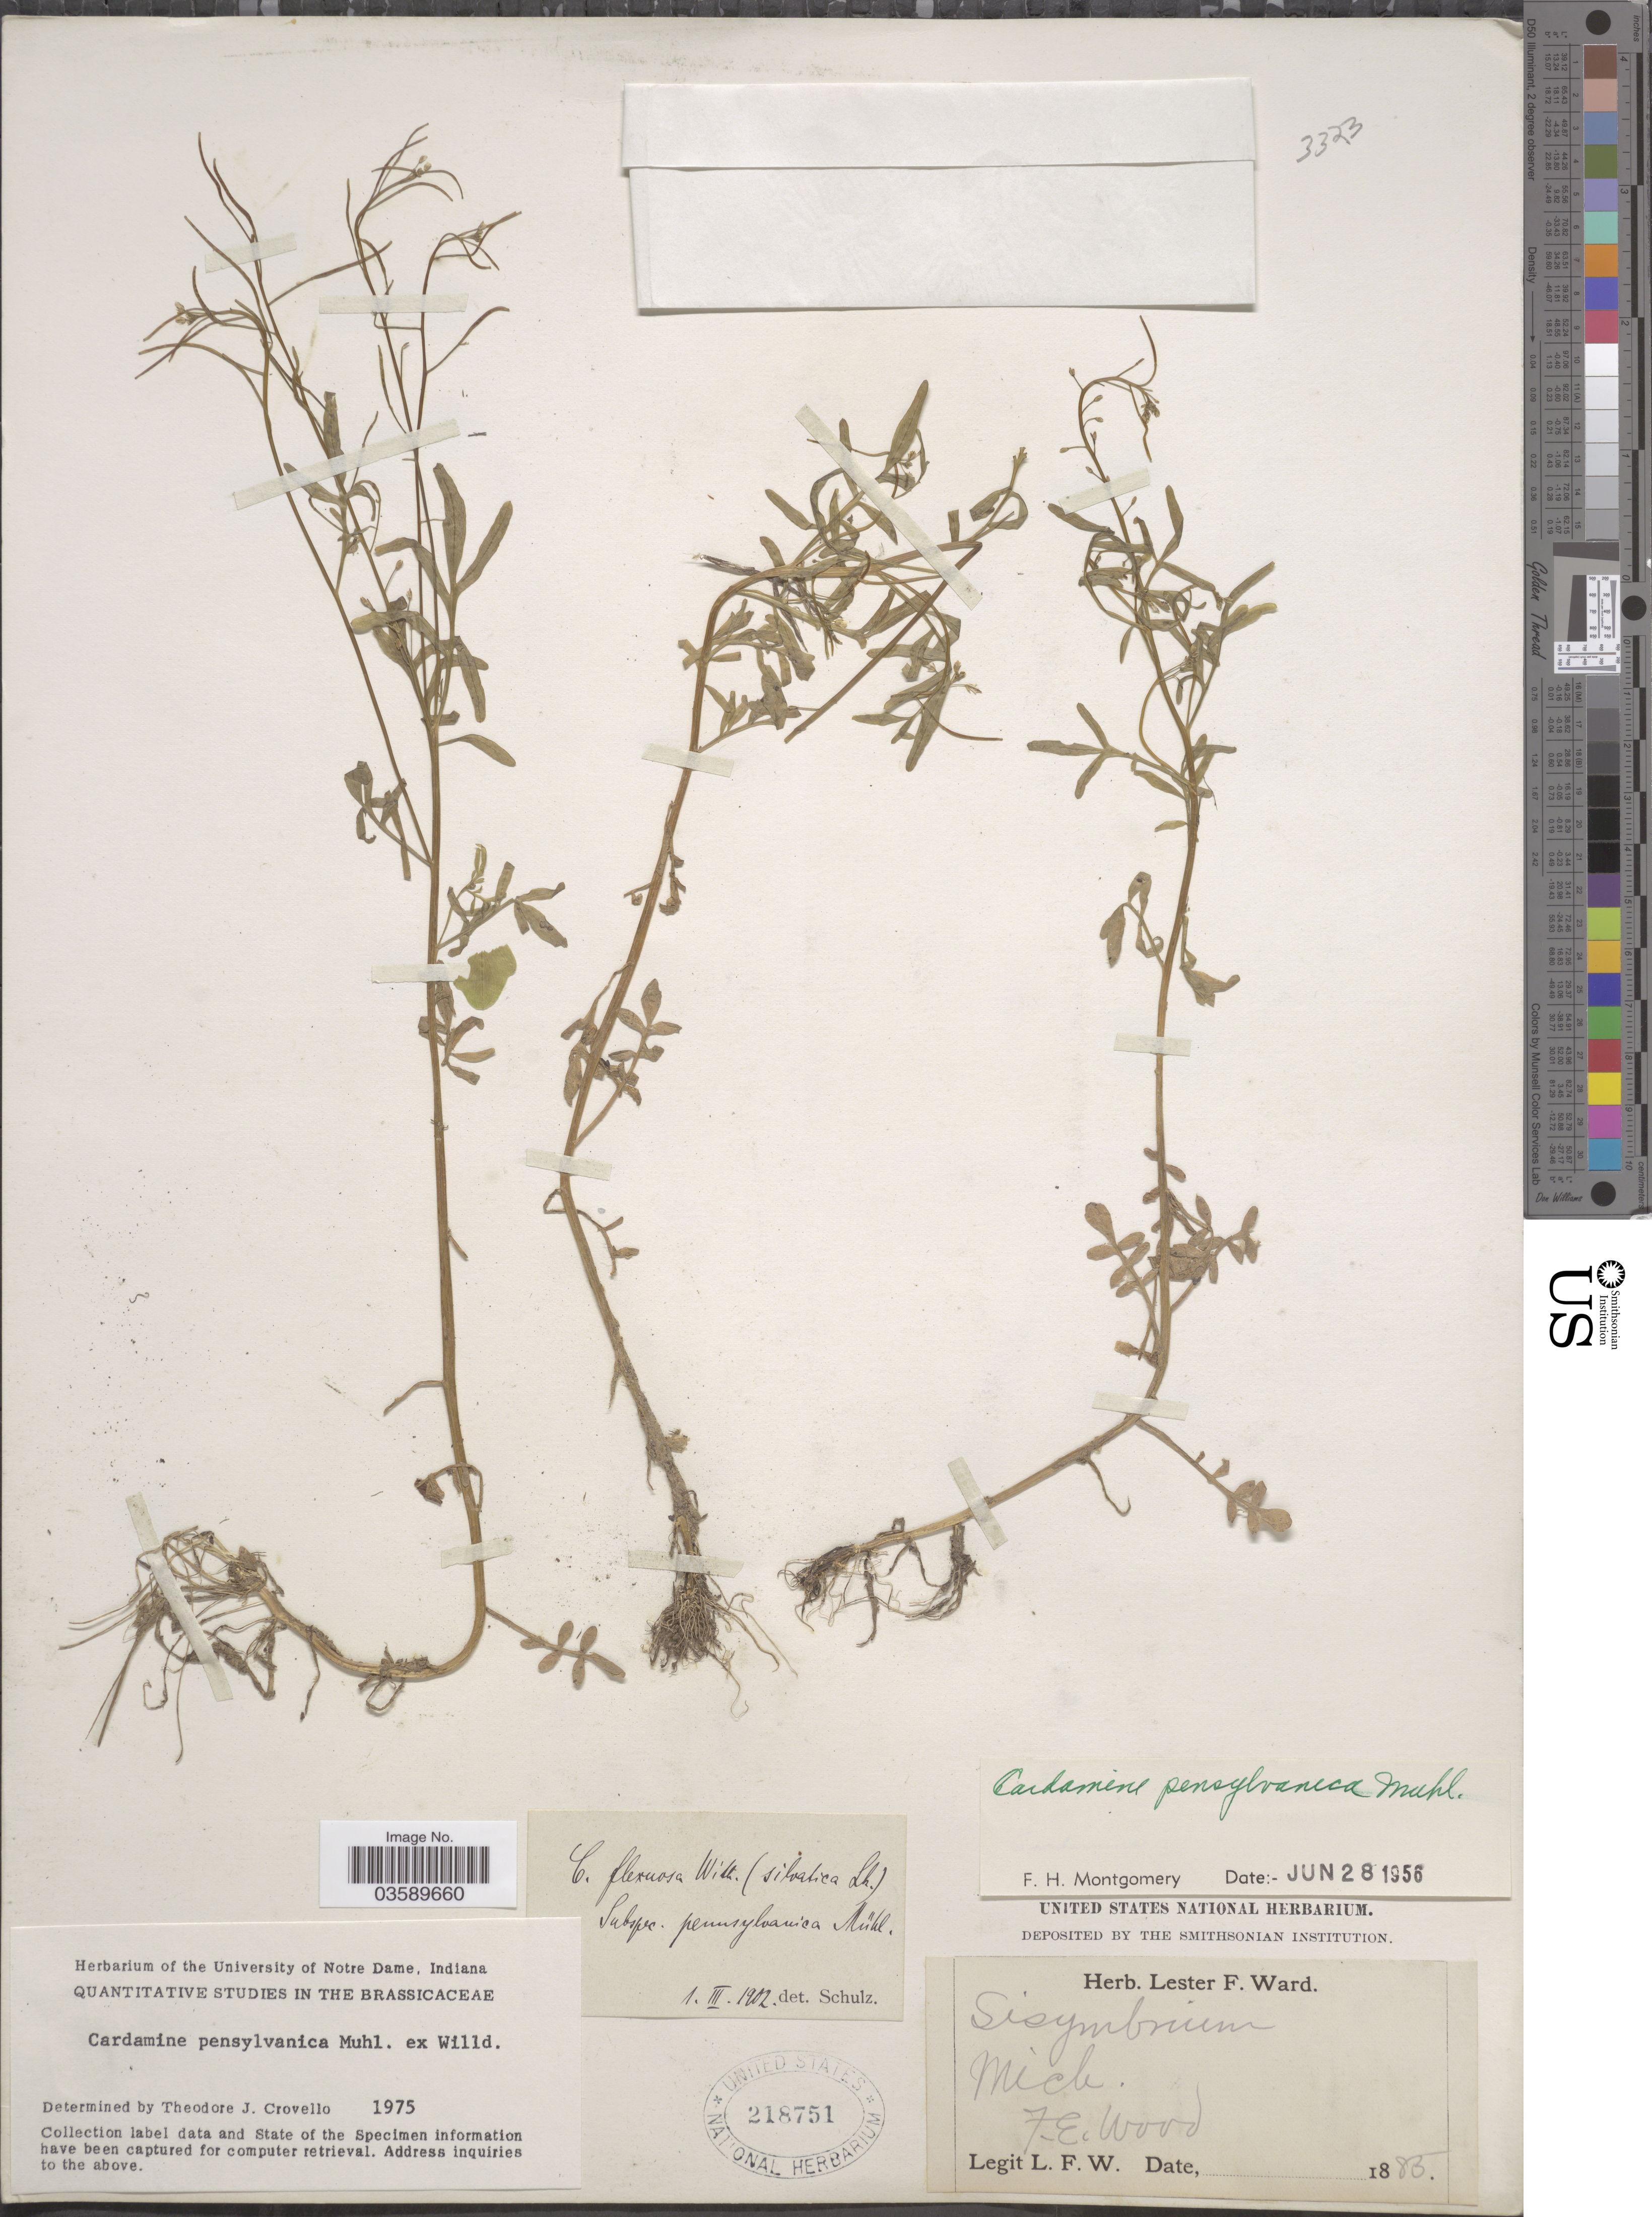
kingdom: Plantae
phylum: Tracheophyta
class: Magnoliopsida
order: Brassicales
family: Brassicaceae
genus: Cardamine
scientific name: Cardamine pensylvanica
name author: Muhl. ex Willd.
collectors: F. Wood & L. F. Ward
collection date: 1883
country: United States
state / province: Michigan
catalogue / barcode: US 218751